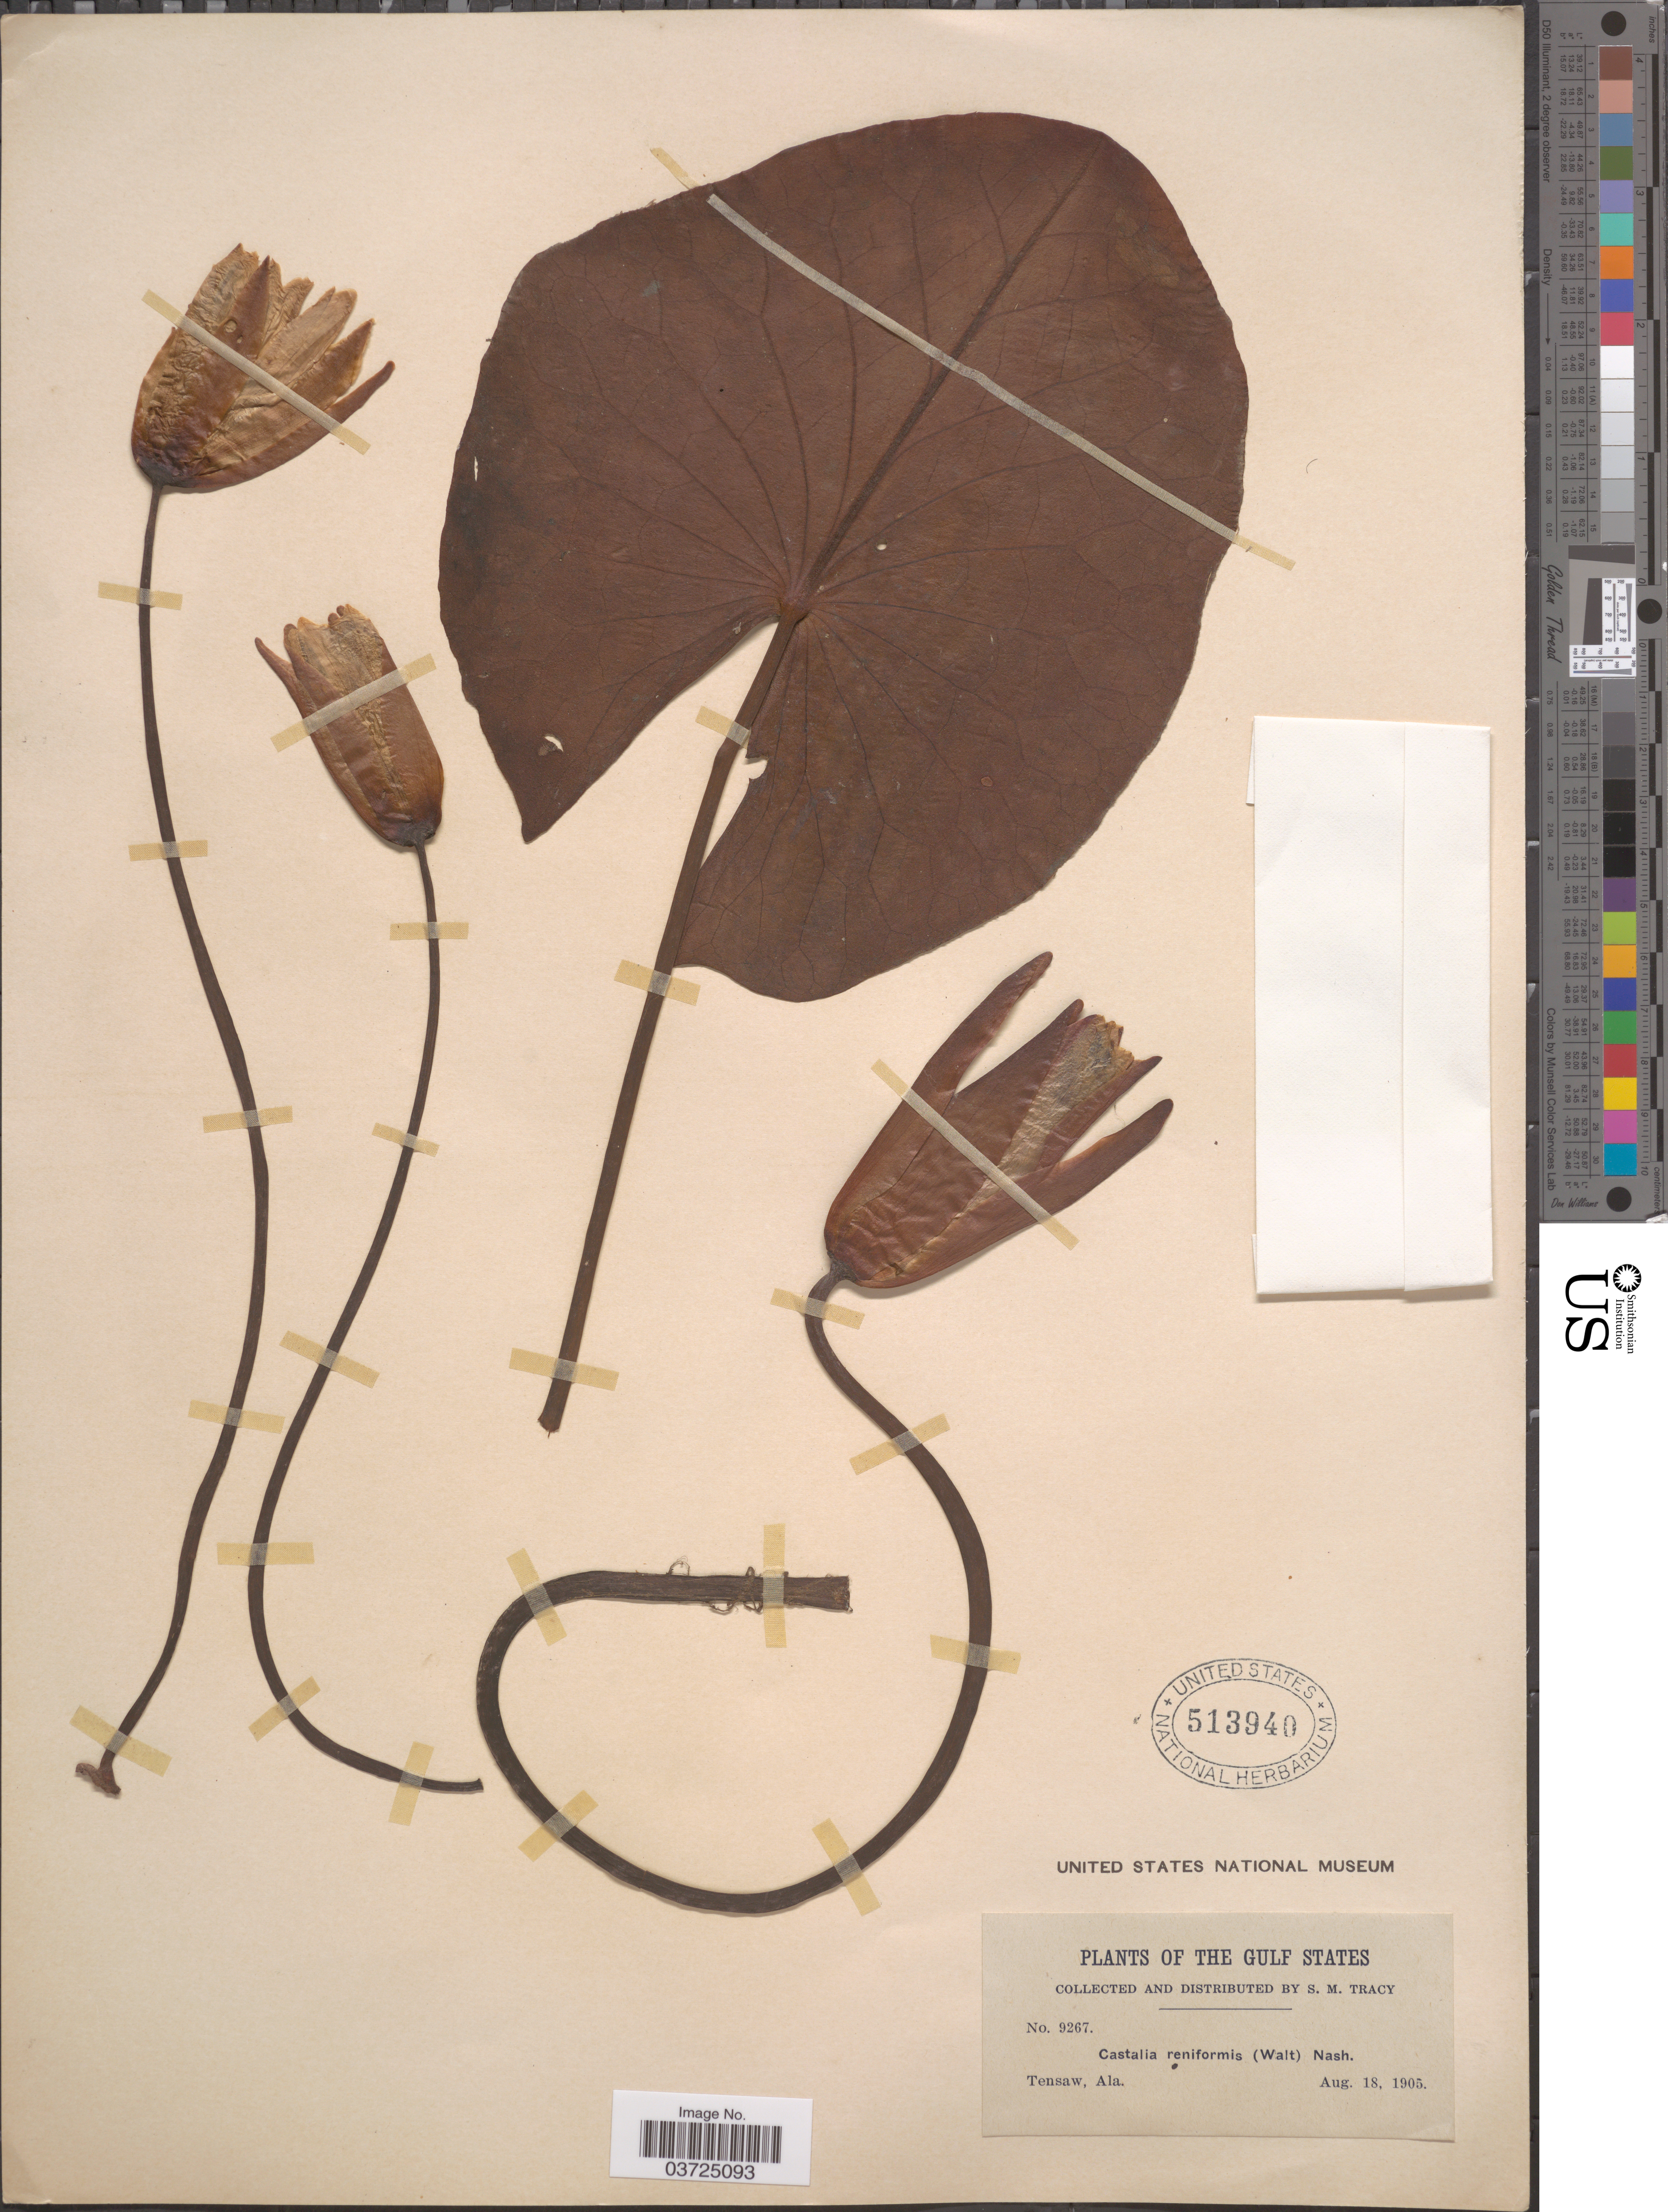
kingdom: Plantae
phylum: Tracheophyta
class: Magnoliopsida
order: Nymphaeales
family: Nymphaeaceae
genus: Nymphaea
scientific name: Nymphaea reniformis Walter, nom. rejic.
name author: Walter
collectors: S. M. Tracy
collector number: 9267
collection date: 1905-08-18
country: United States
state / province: Alabama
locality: The Gulf States. Tensaw.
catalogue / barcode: US 513940